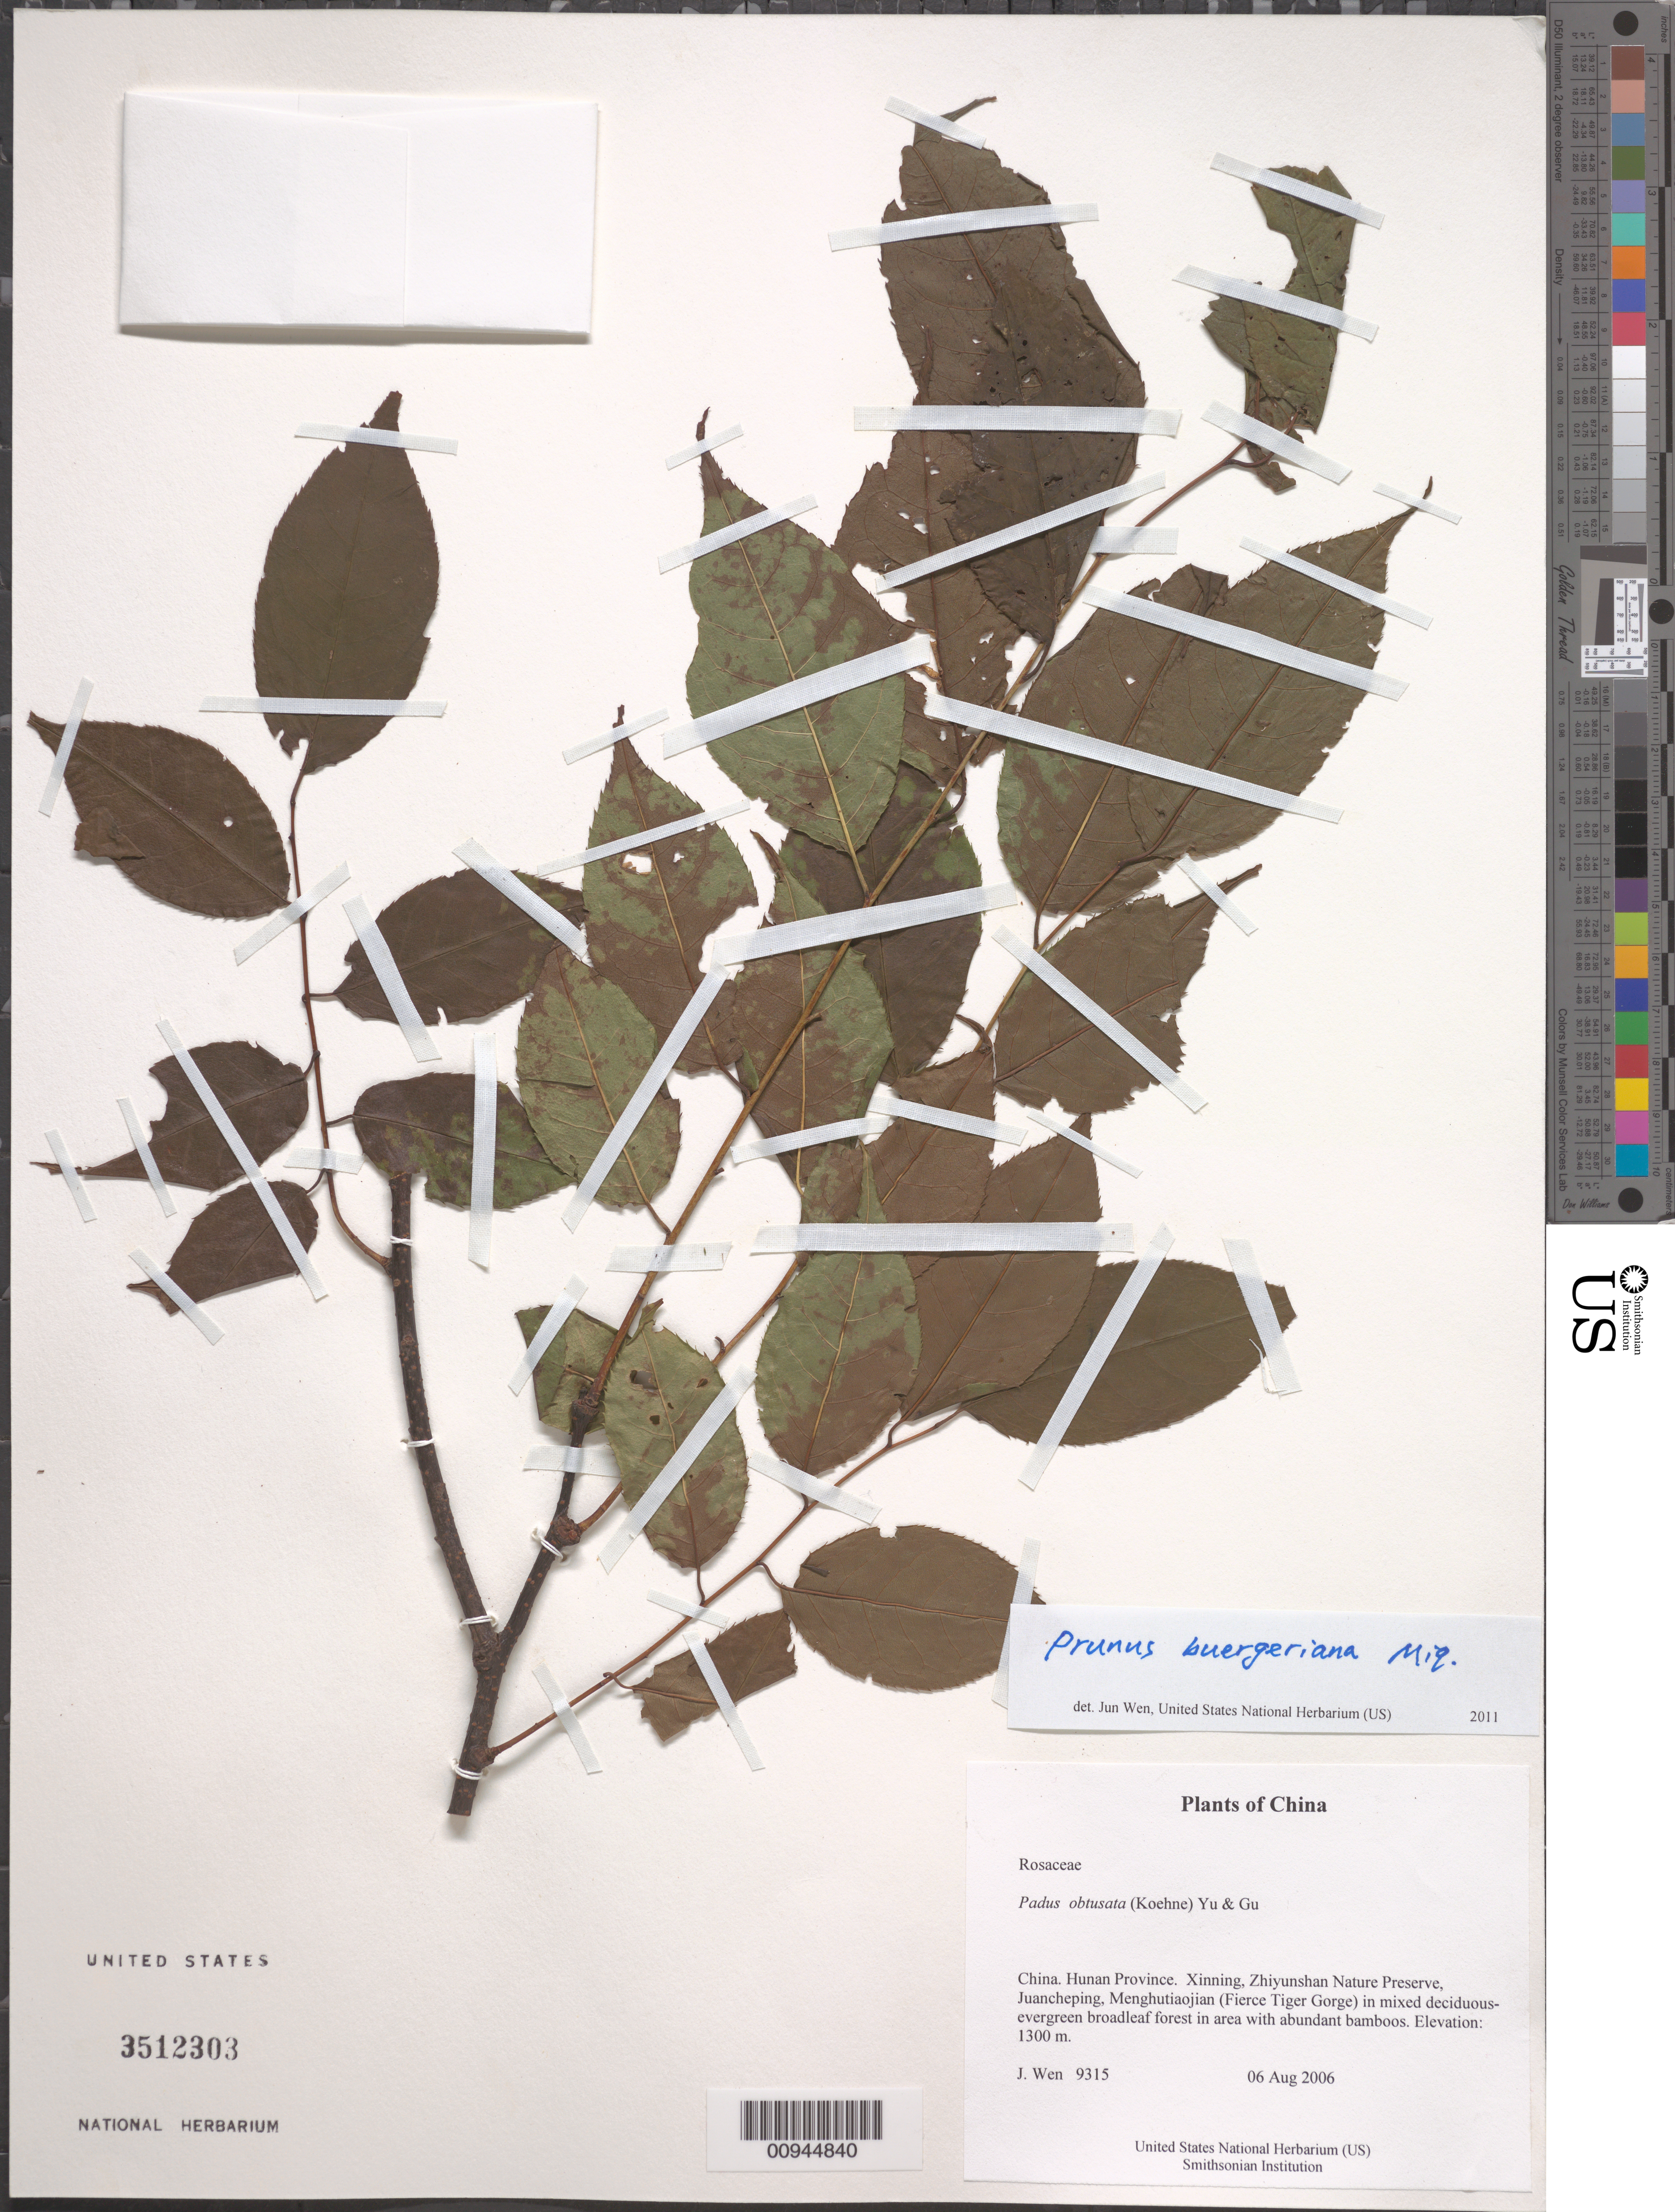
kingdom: Plantae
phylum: Tracheophyta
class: Magnoliopsida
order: Rosales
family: Rosaceae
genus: Prunus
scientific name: Prunus buergeriana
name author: Miq.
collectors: J. Wen & S. Wu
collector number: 9315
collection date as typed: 06 Aug 2006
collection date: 2006-08-06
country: China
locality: Hunan Province. Xinning, Zhiyunshan Nature Preserve, Juancheping, Menghutiaojian (Fierce Tiger Gorge) in mixed deciduous-evergreen broadleaf forest in area with abundant bamboos.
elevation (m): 1300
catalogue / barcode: US 3512303